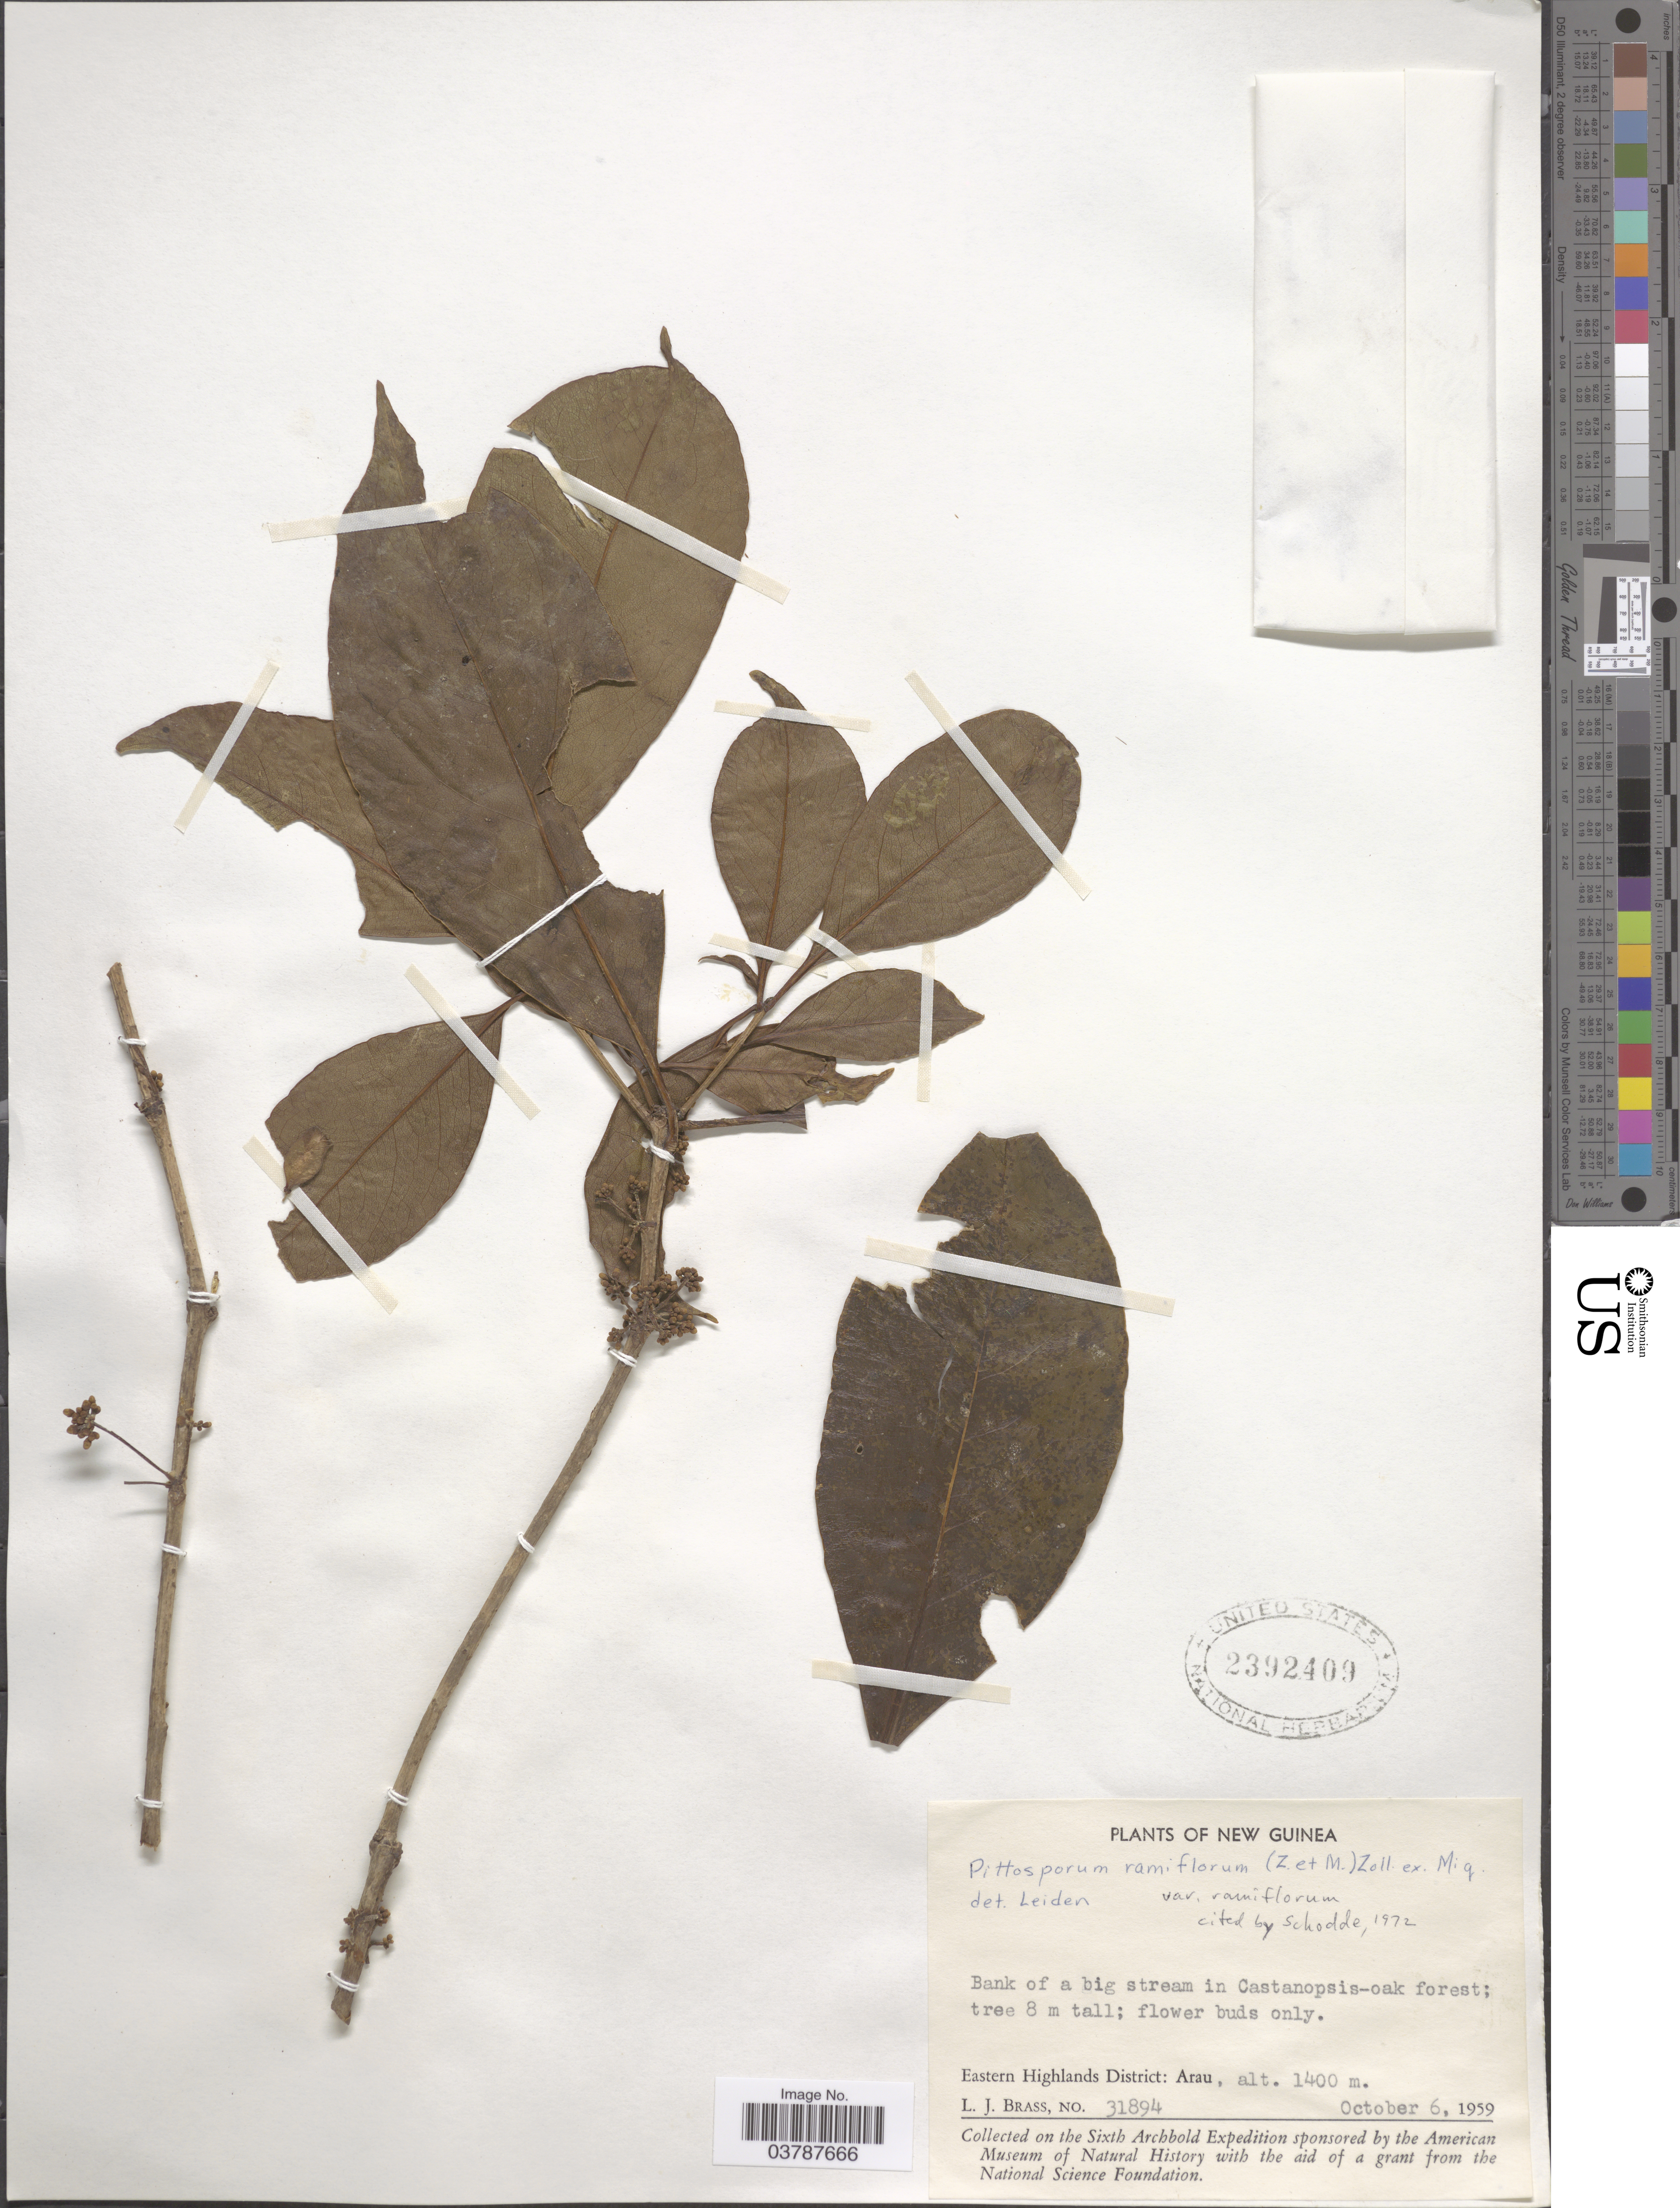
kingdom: Plantae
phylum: Tracheophyta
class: Magnoliopsida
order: Apiales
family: Pittosporaceae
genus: Pittosporum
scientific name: Pittosporum ramiflorum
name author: (Zoll. & Mor.) Zoll.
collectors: L. J. Brass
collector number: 31894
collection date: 1959-10-06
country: Papua New Guinea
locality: New Guinea. Eastern Highlands District: Arau.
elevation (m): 1400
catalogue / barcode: US 2392409